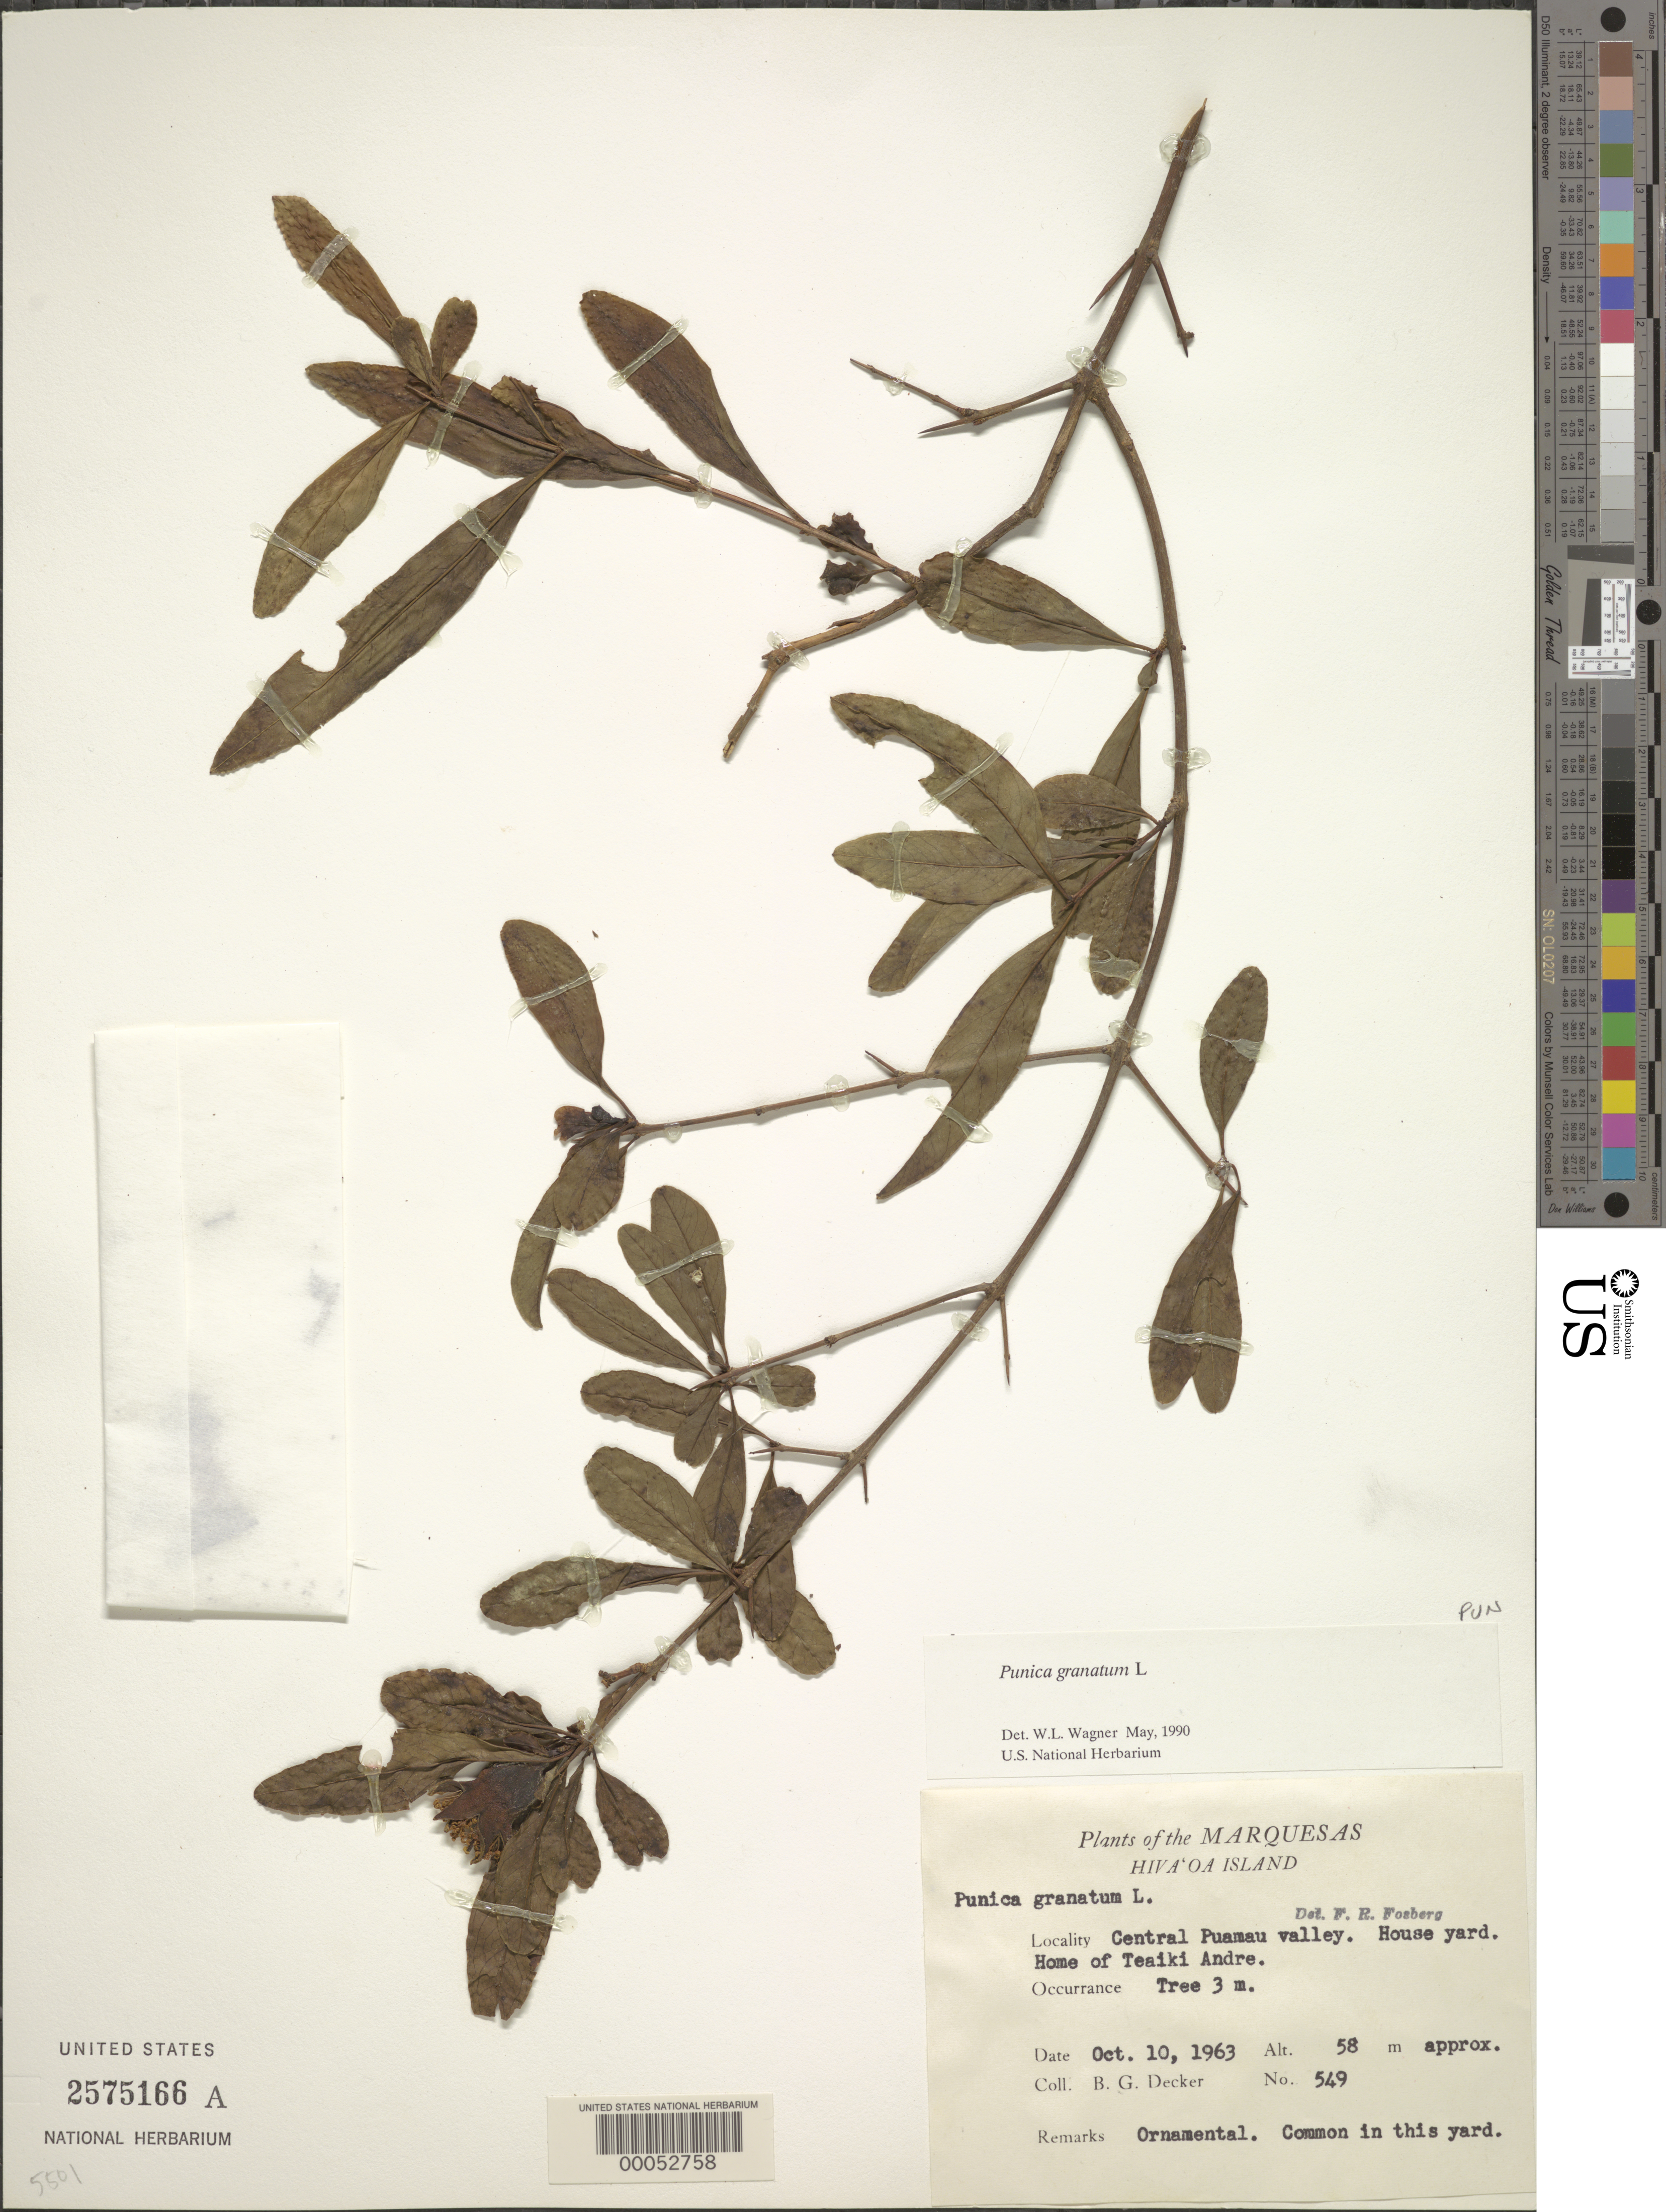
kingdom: Plantae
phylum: Tracheophyta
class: Magnoliopsida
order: Myrtales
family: Lythraceae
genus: Punica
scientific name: Punica granatum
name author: L.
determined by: Wagner, W. L., (BOT), Smithsonian Institution - National Museum of Natural History (UNITED STATES)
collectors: B. G. Decker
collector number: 549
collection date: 1963-10-10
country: French Polynesia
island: Hiva Oa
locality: central Puamau Valley, house yard, home of Teaiki Andre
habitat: Ornamental. Common in this yard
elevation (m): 58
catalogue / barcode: US 2575166A